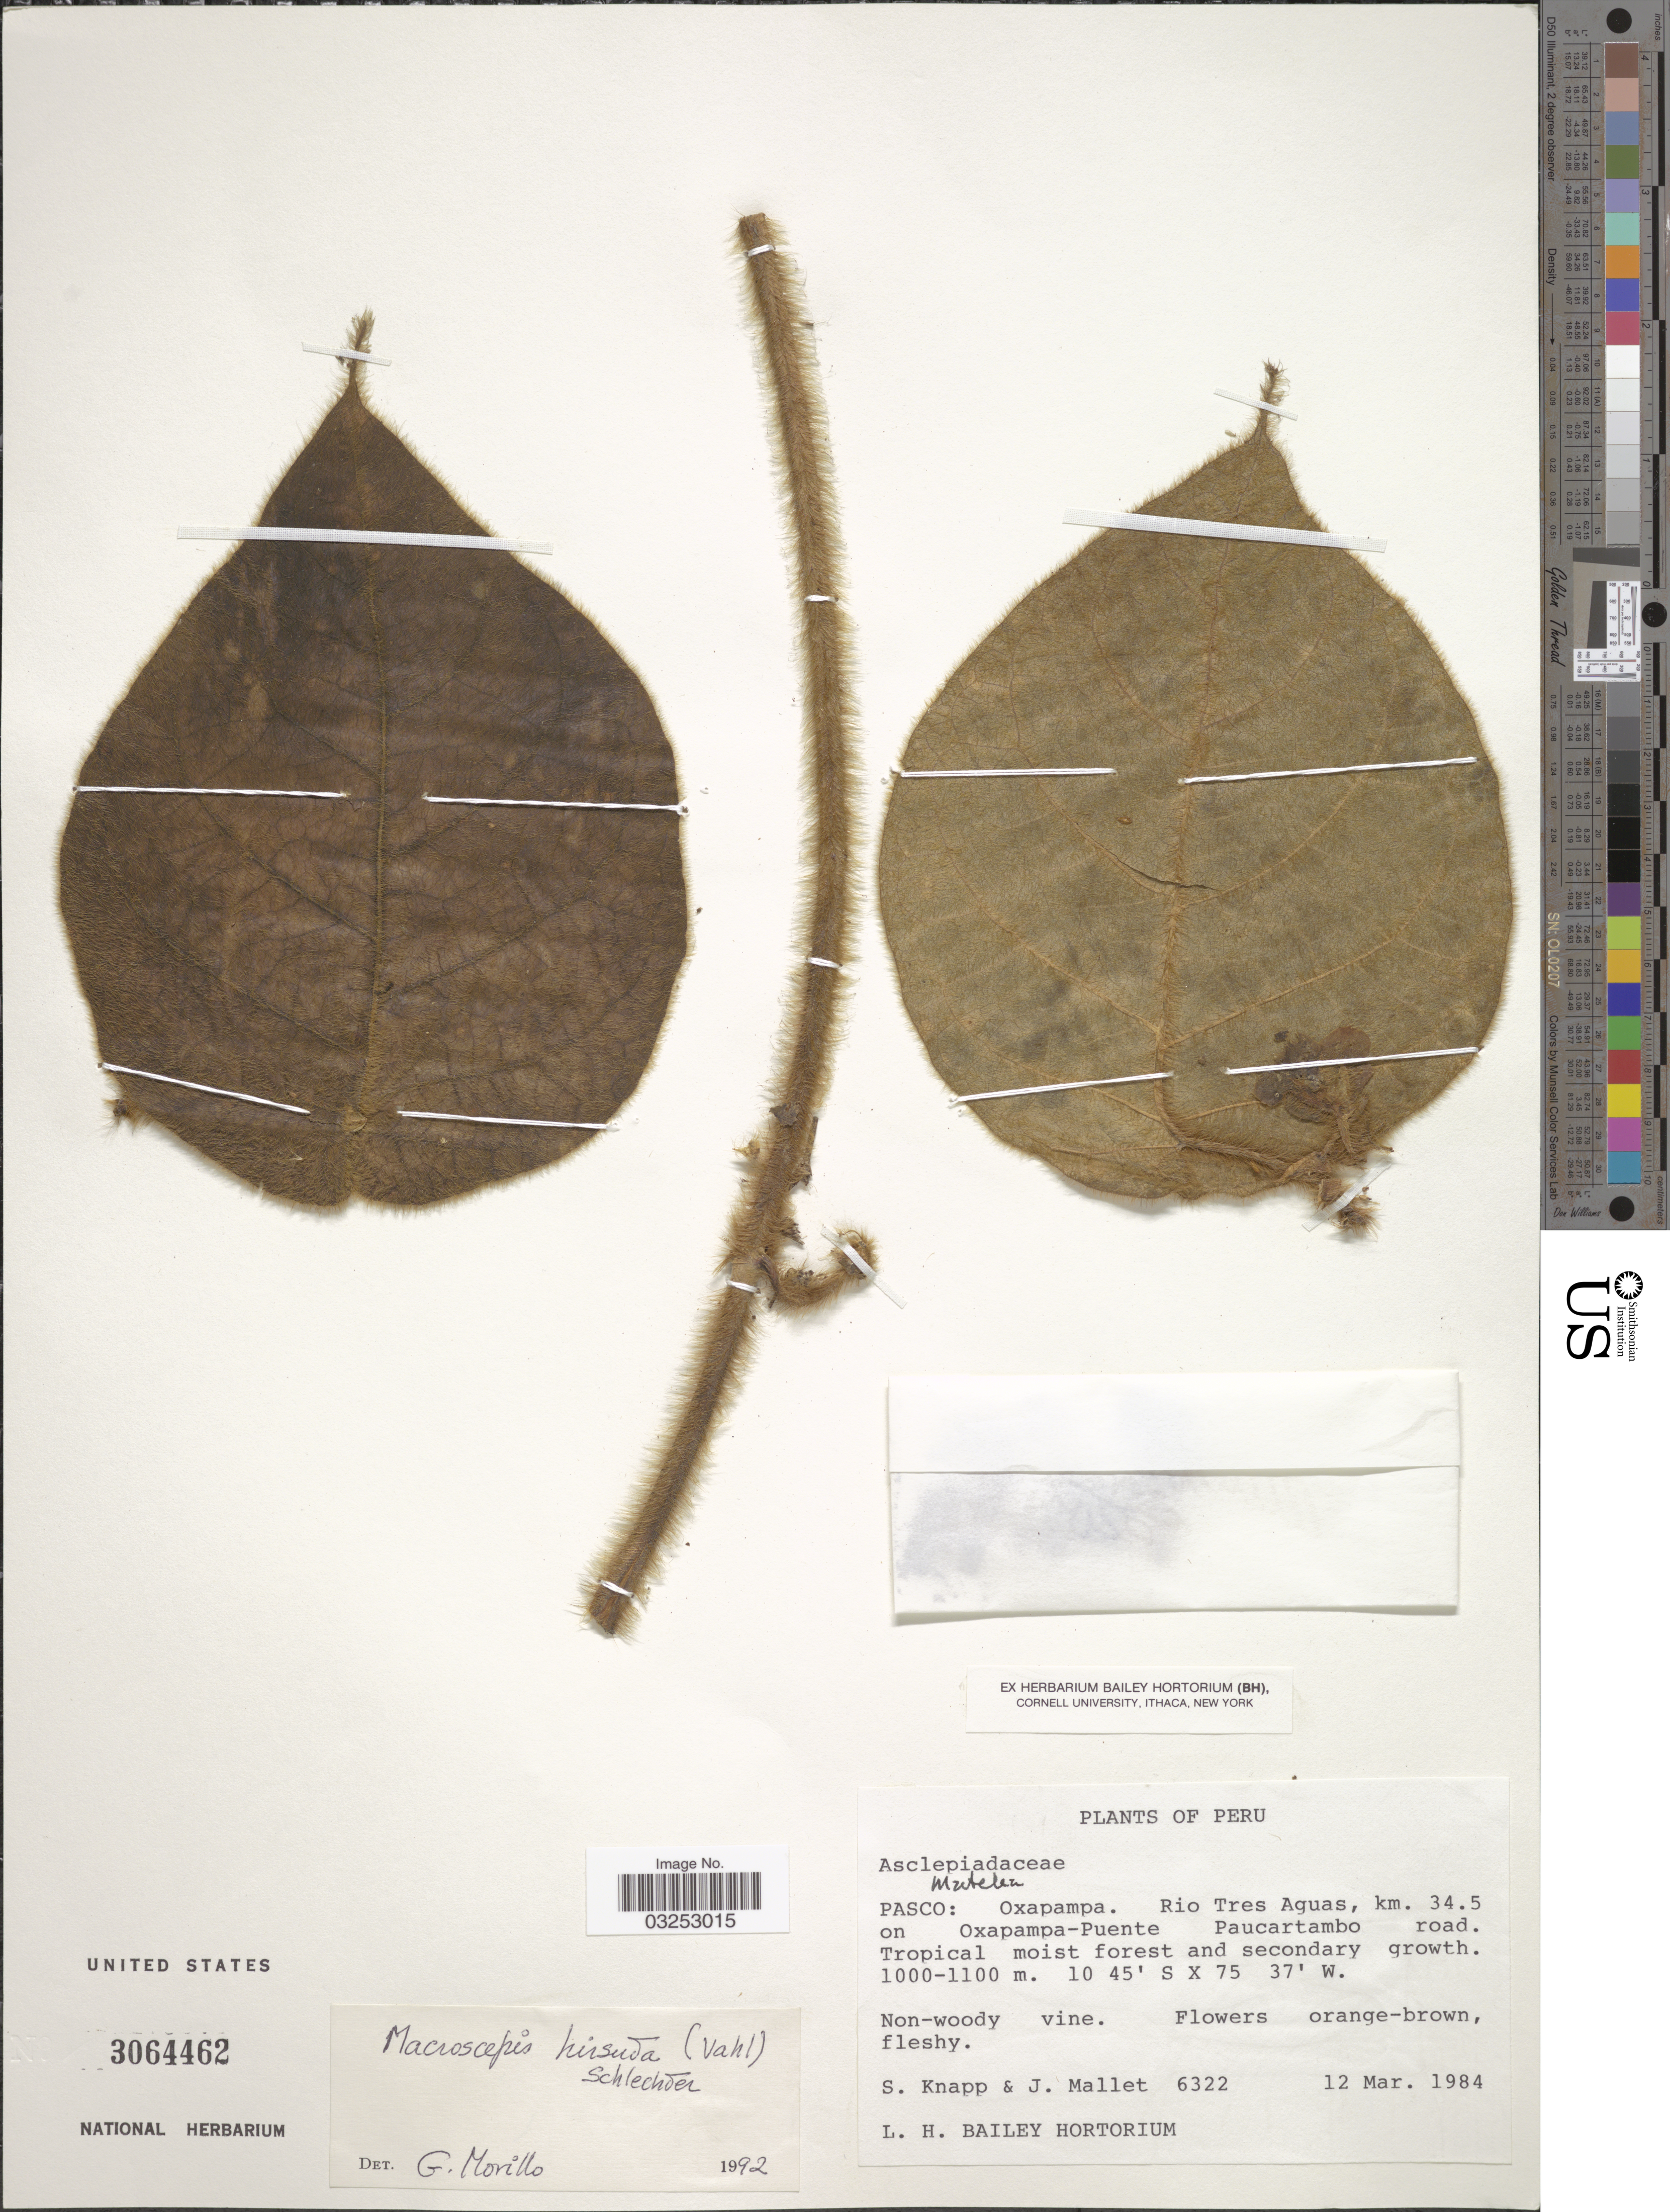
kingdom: Plantae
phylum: Tracheophyta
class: Magnoliopsida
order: Gentianales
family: Apocynaceae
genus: Macroscepis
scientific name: Macroscepis hirsuta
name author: (Vahl) Schltr.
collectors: S. Knapp & J. Mallet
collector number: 6322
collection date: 1984-03-12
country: Peru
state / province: Pasco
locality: Oxapampa. Rio Tres Aguas, km. 34.5 on Oxapampa-Puente Paucartambo road.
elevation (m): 1000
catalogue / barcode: US 3064462